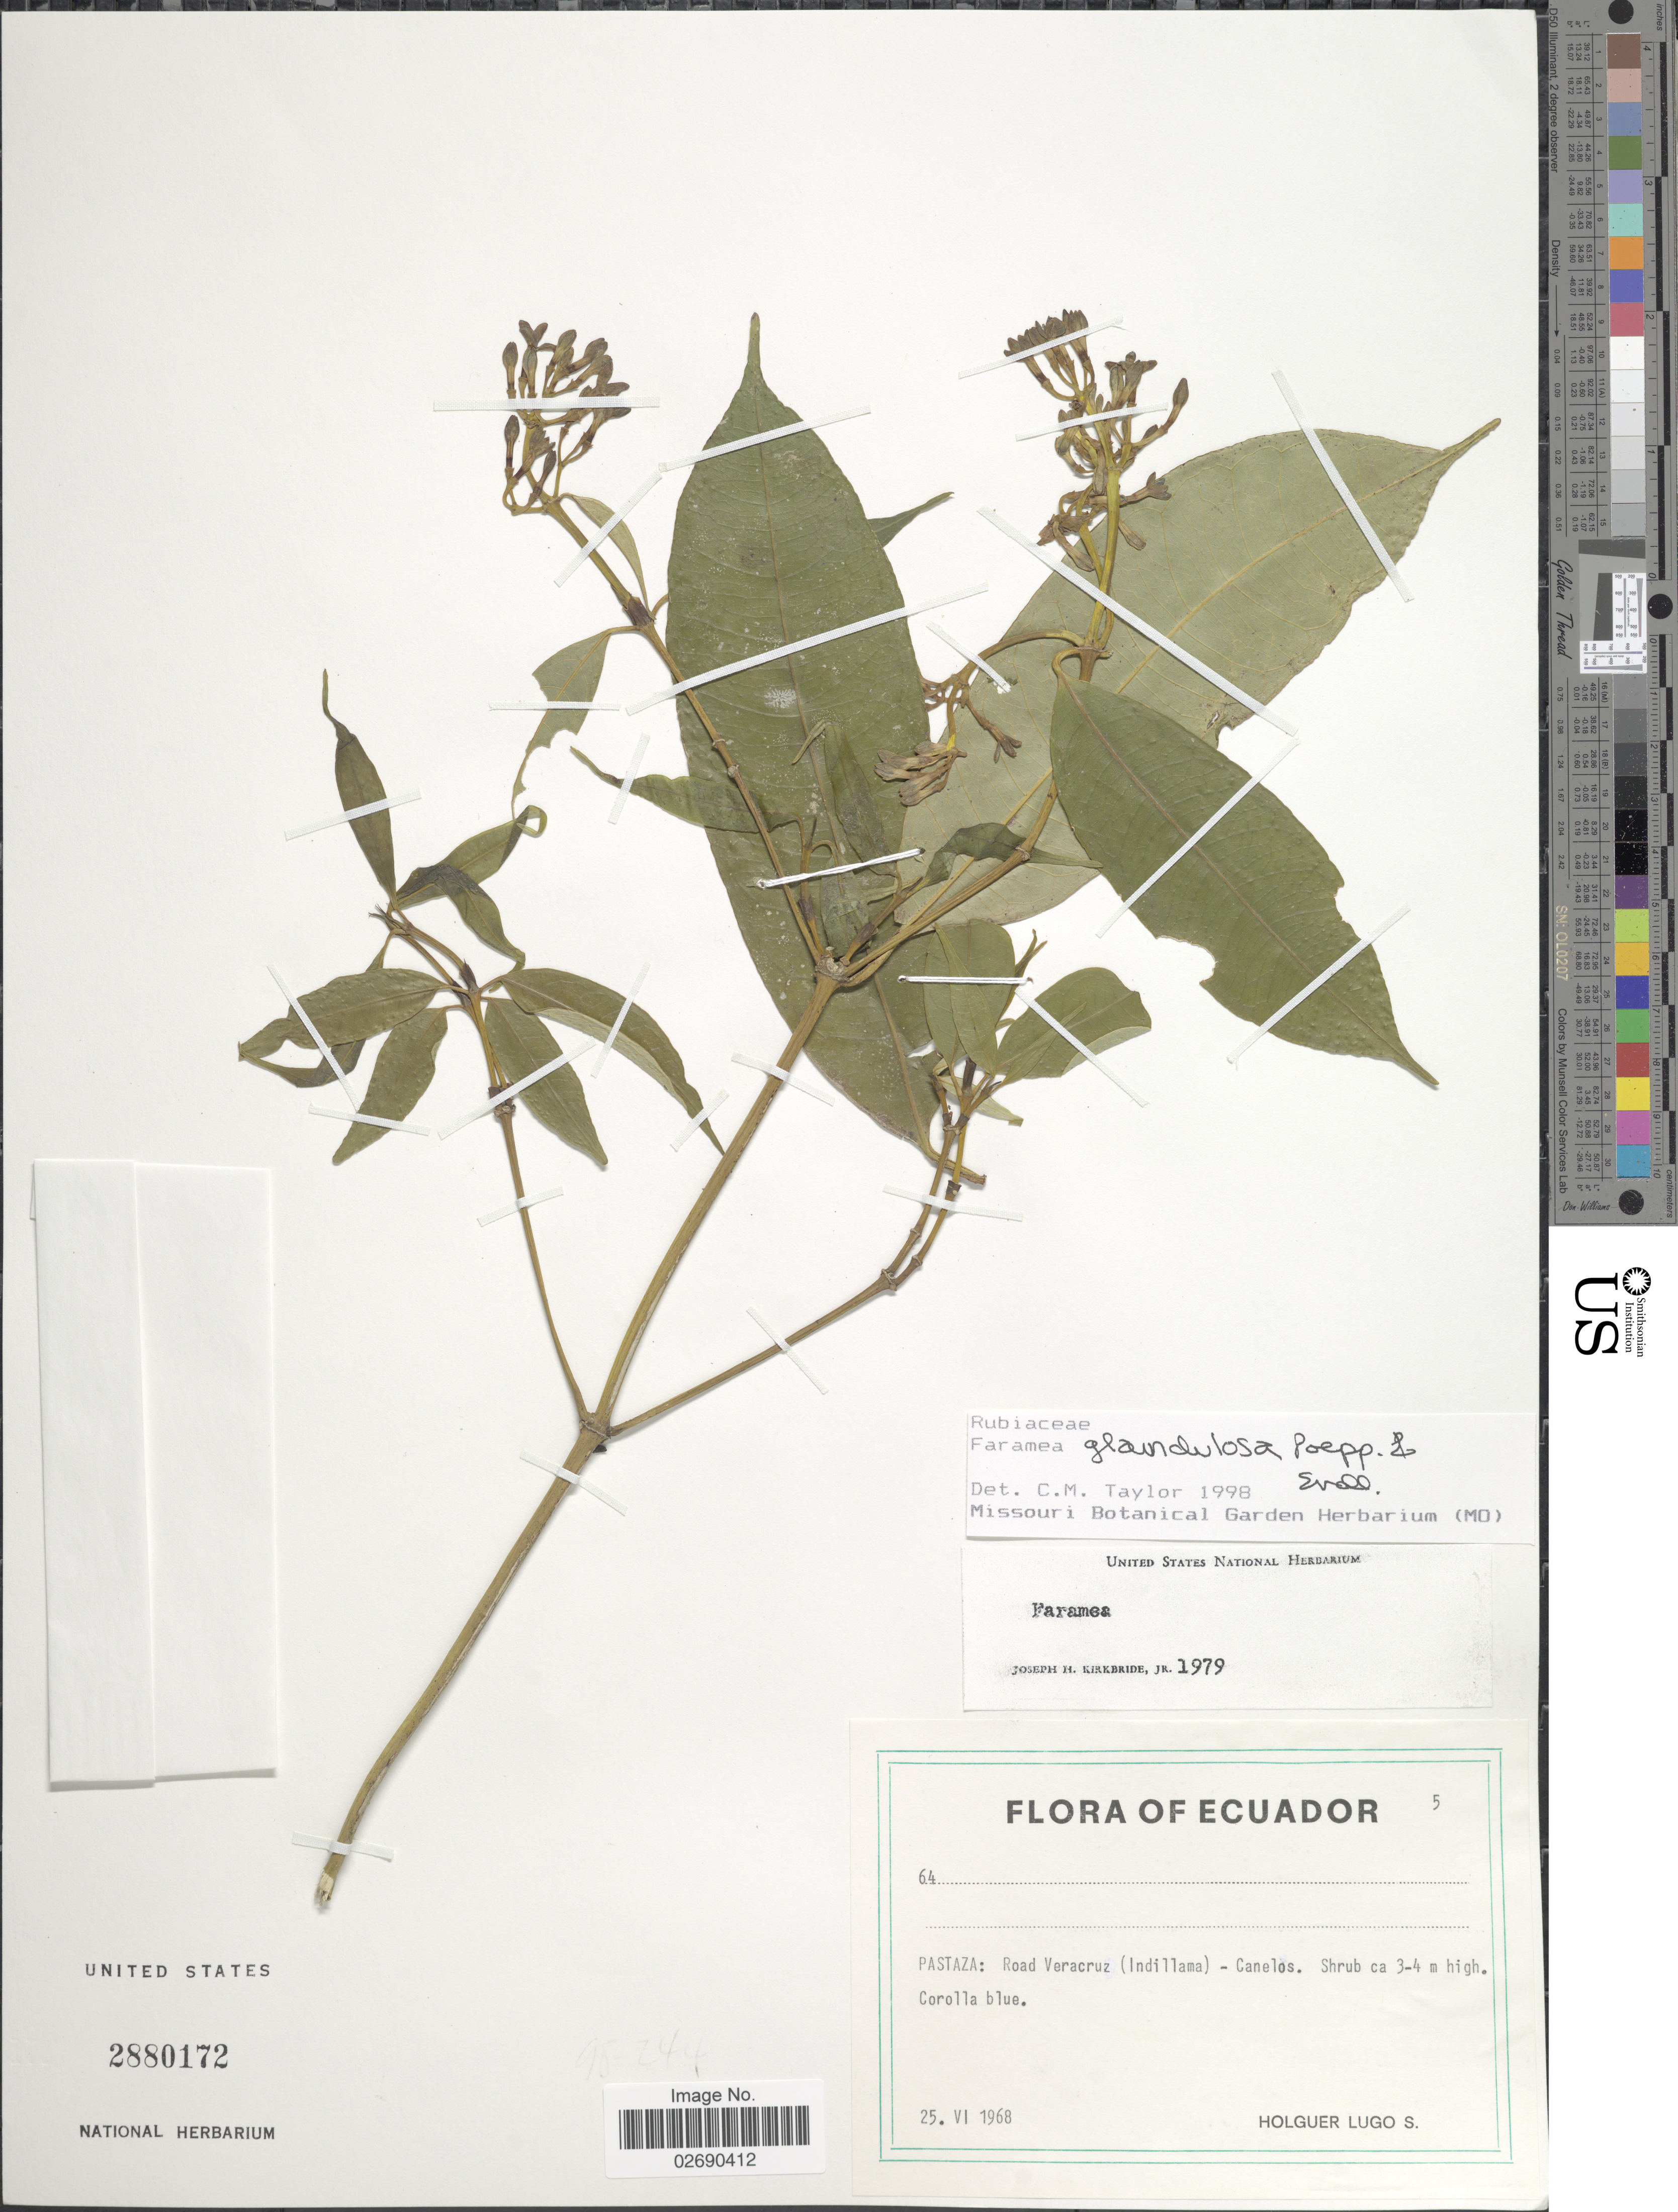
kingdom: Plantae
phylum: Tracheophyta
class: Magnoliopsida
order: Gentianales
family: Rubiaceae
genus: Faramea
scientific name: Faramea glandulosa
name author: Poepp.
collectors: H. Lugo S.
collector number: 64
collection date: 1968-06-25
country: Ecuador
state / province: Pastaza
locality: Road Veracruz (Indillama) - Canelos.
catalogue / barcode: US 2880172